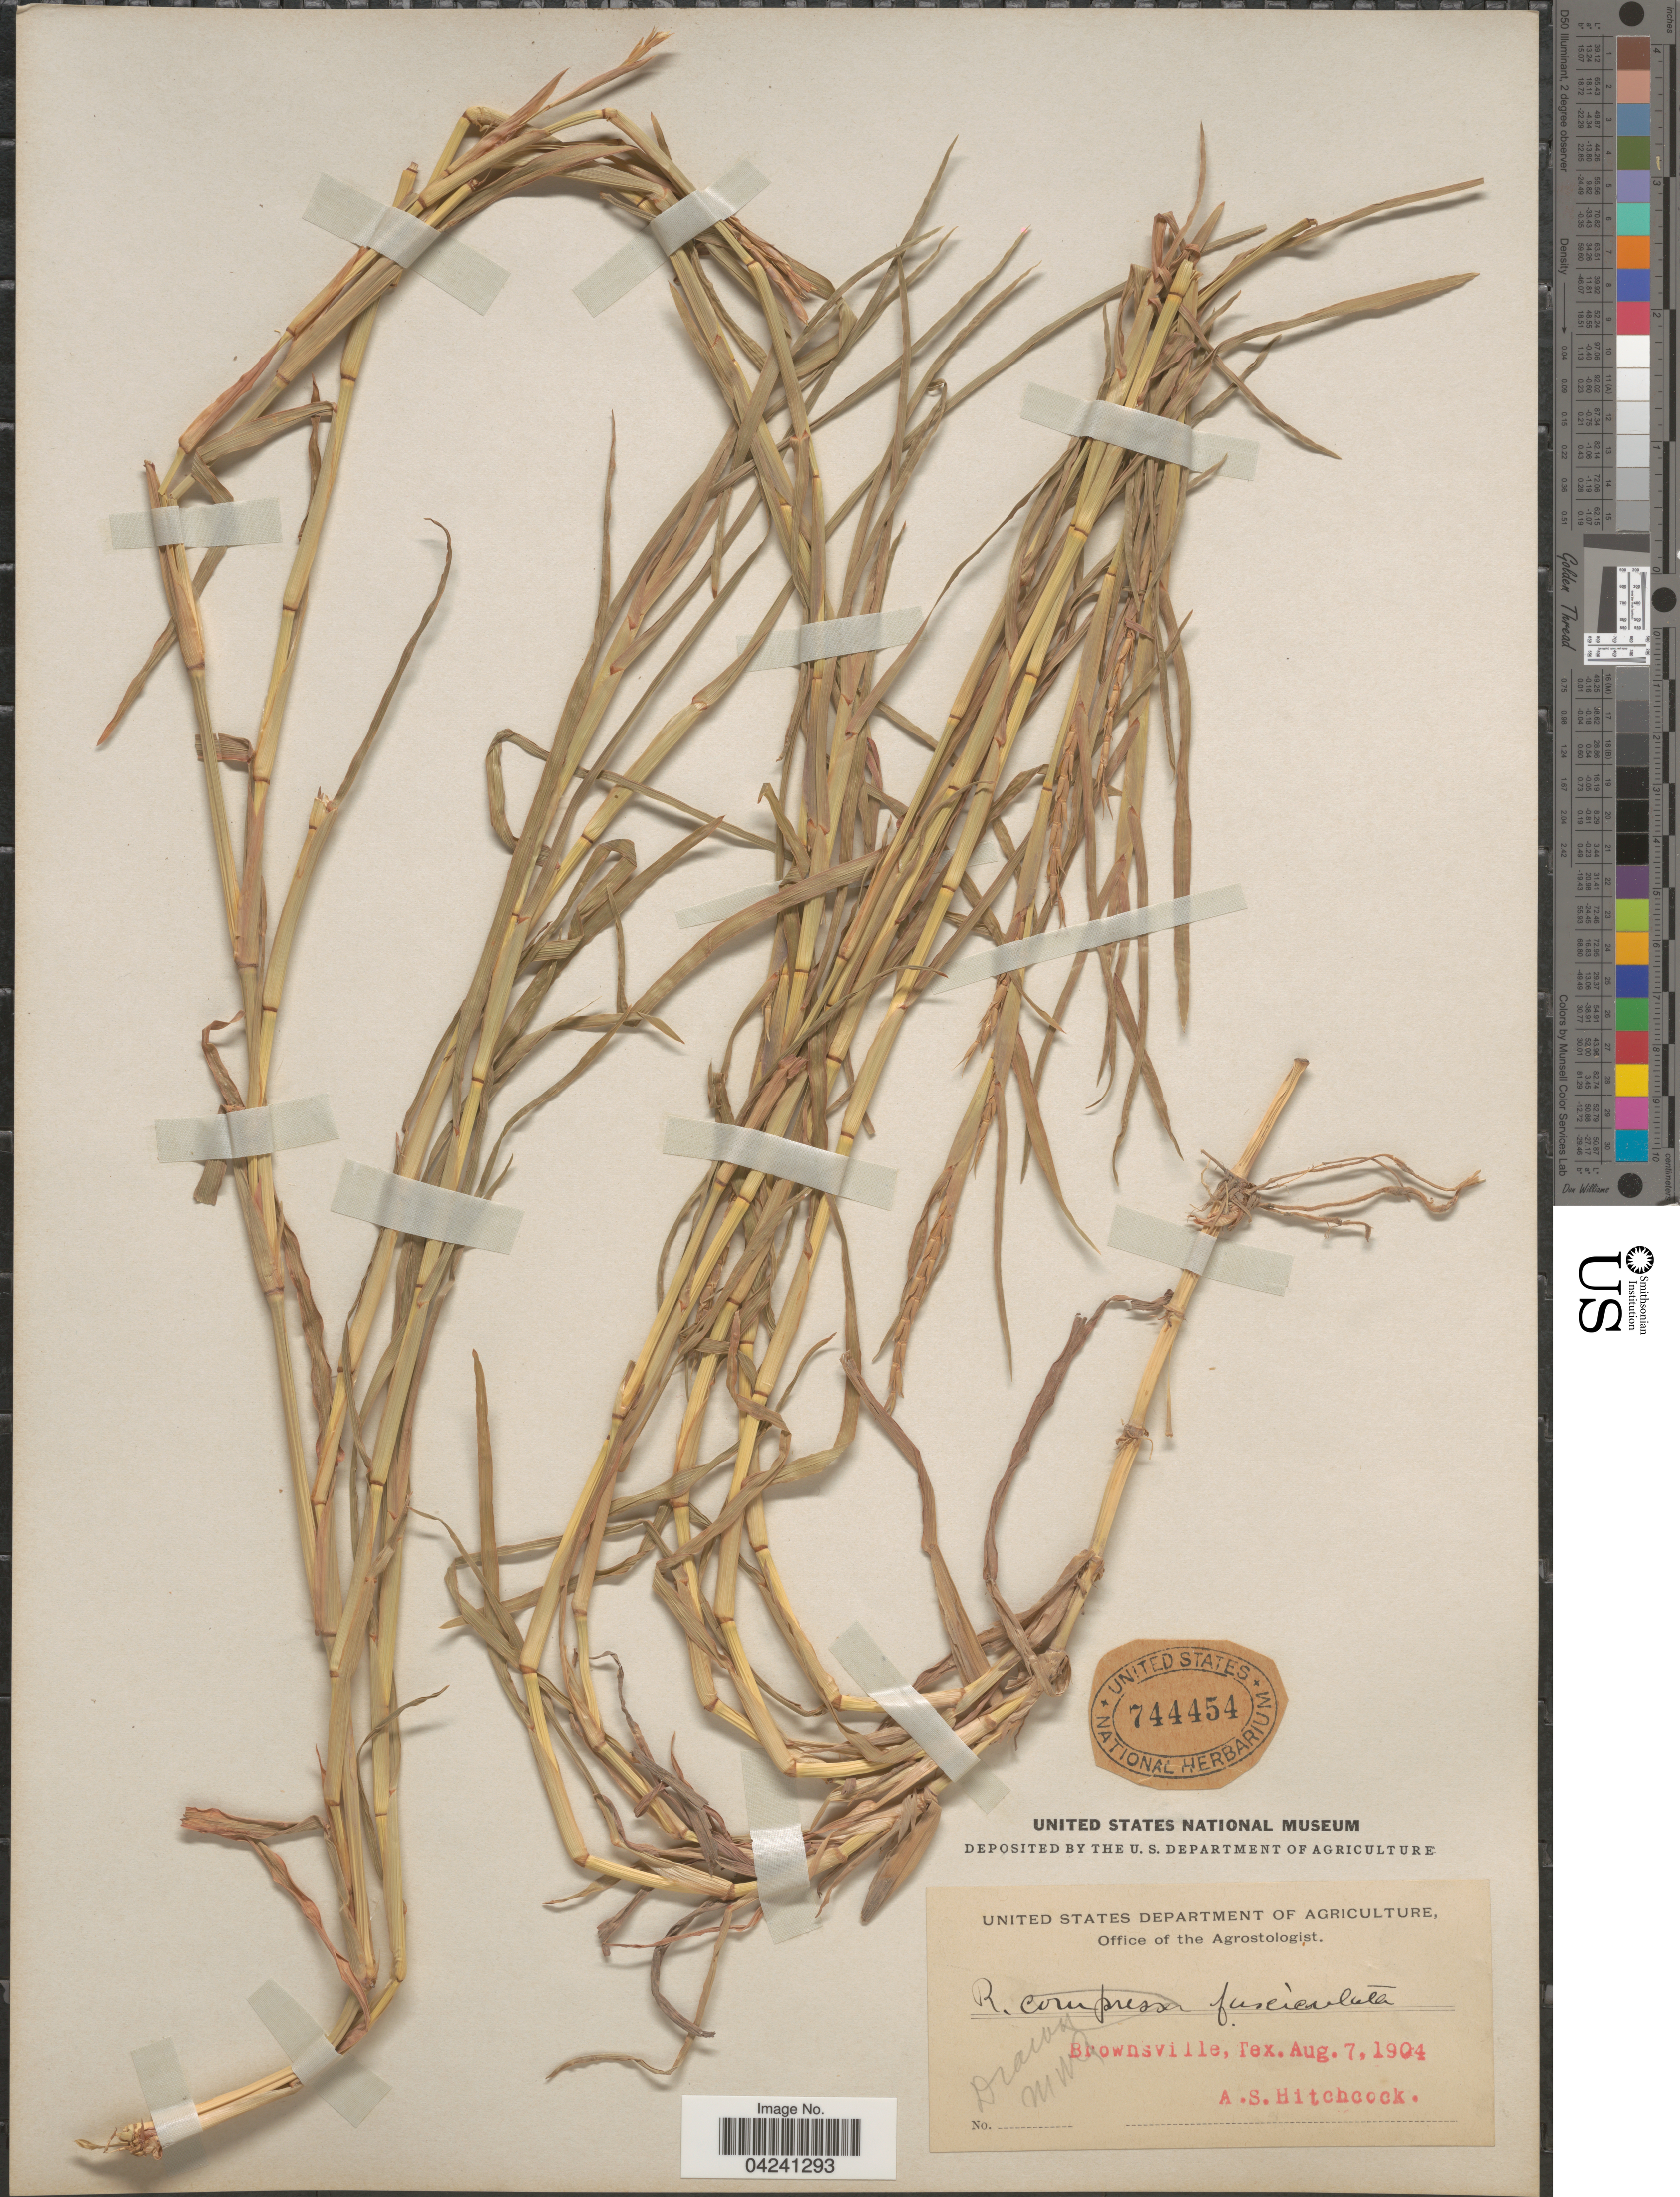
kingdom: Plantae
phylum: Tracheophyta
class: Liliopsida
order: Poales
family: Poaceae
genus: Hemarthria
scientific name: Hemarthria altissima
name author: (Poir.) Stapf & C. E. Hubb.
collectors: A. S. Hitchcock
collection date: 1904-08-07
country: United States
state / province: Texas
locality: Brownsville.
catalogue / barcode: US 744454